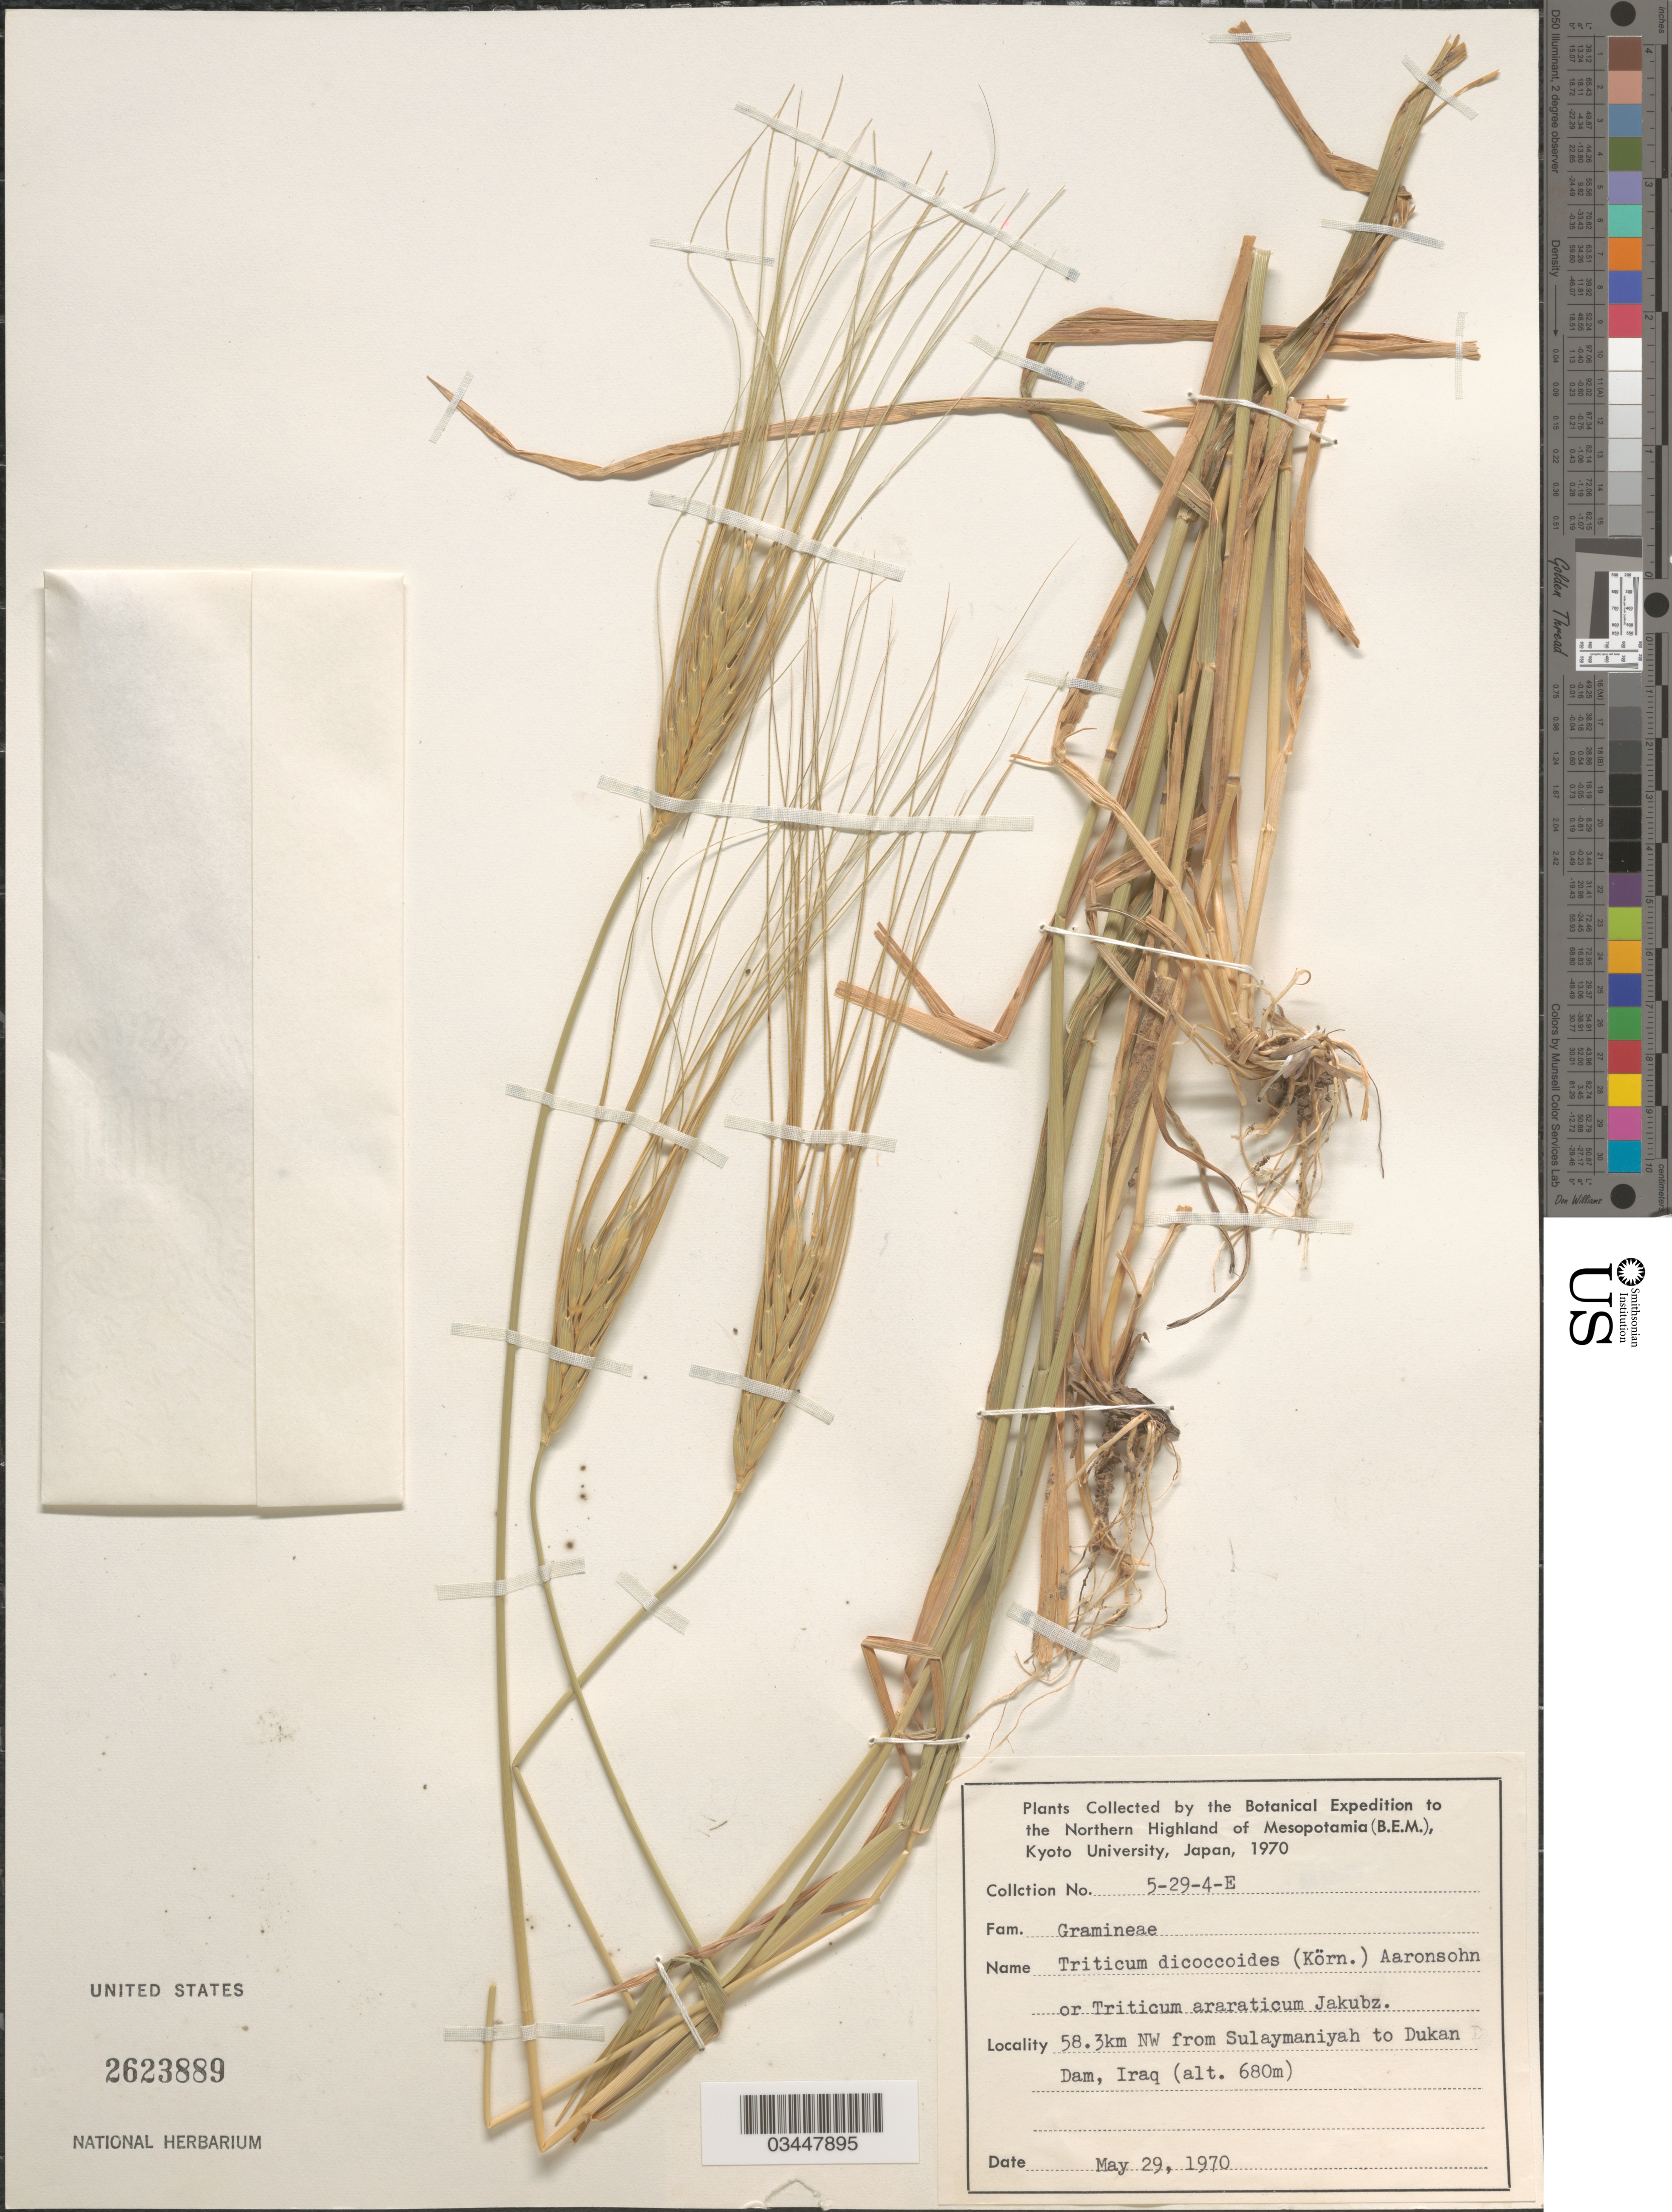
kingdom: Plantae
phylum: Tracheophyta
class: Liliopsida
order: Poales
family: Poaceae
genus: Triticum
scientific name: Triticum dicoccoides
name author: (Körn.) Körn. ex Schweinf.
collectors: Botanical Expedition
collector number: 5-29-4-E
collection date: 1970-05-29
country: Iraq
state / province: As Sulaymānīyah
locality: To the Northern Highland of Mesopotamia (B.E.M.). 58.3km NW from Sulaymaniyah to Dukan Dam.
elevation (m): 680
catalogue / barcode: US 2623889